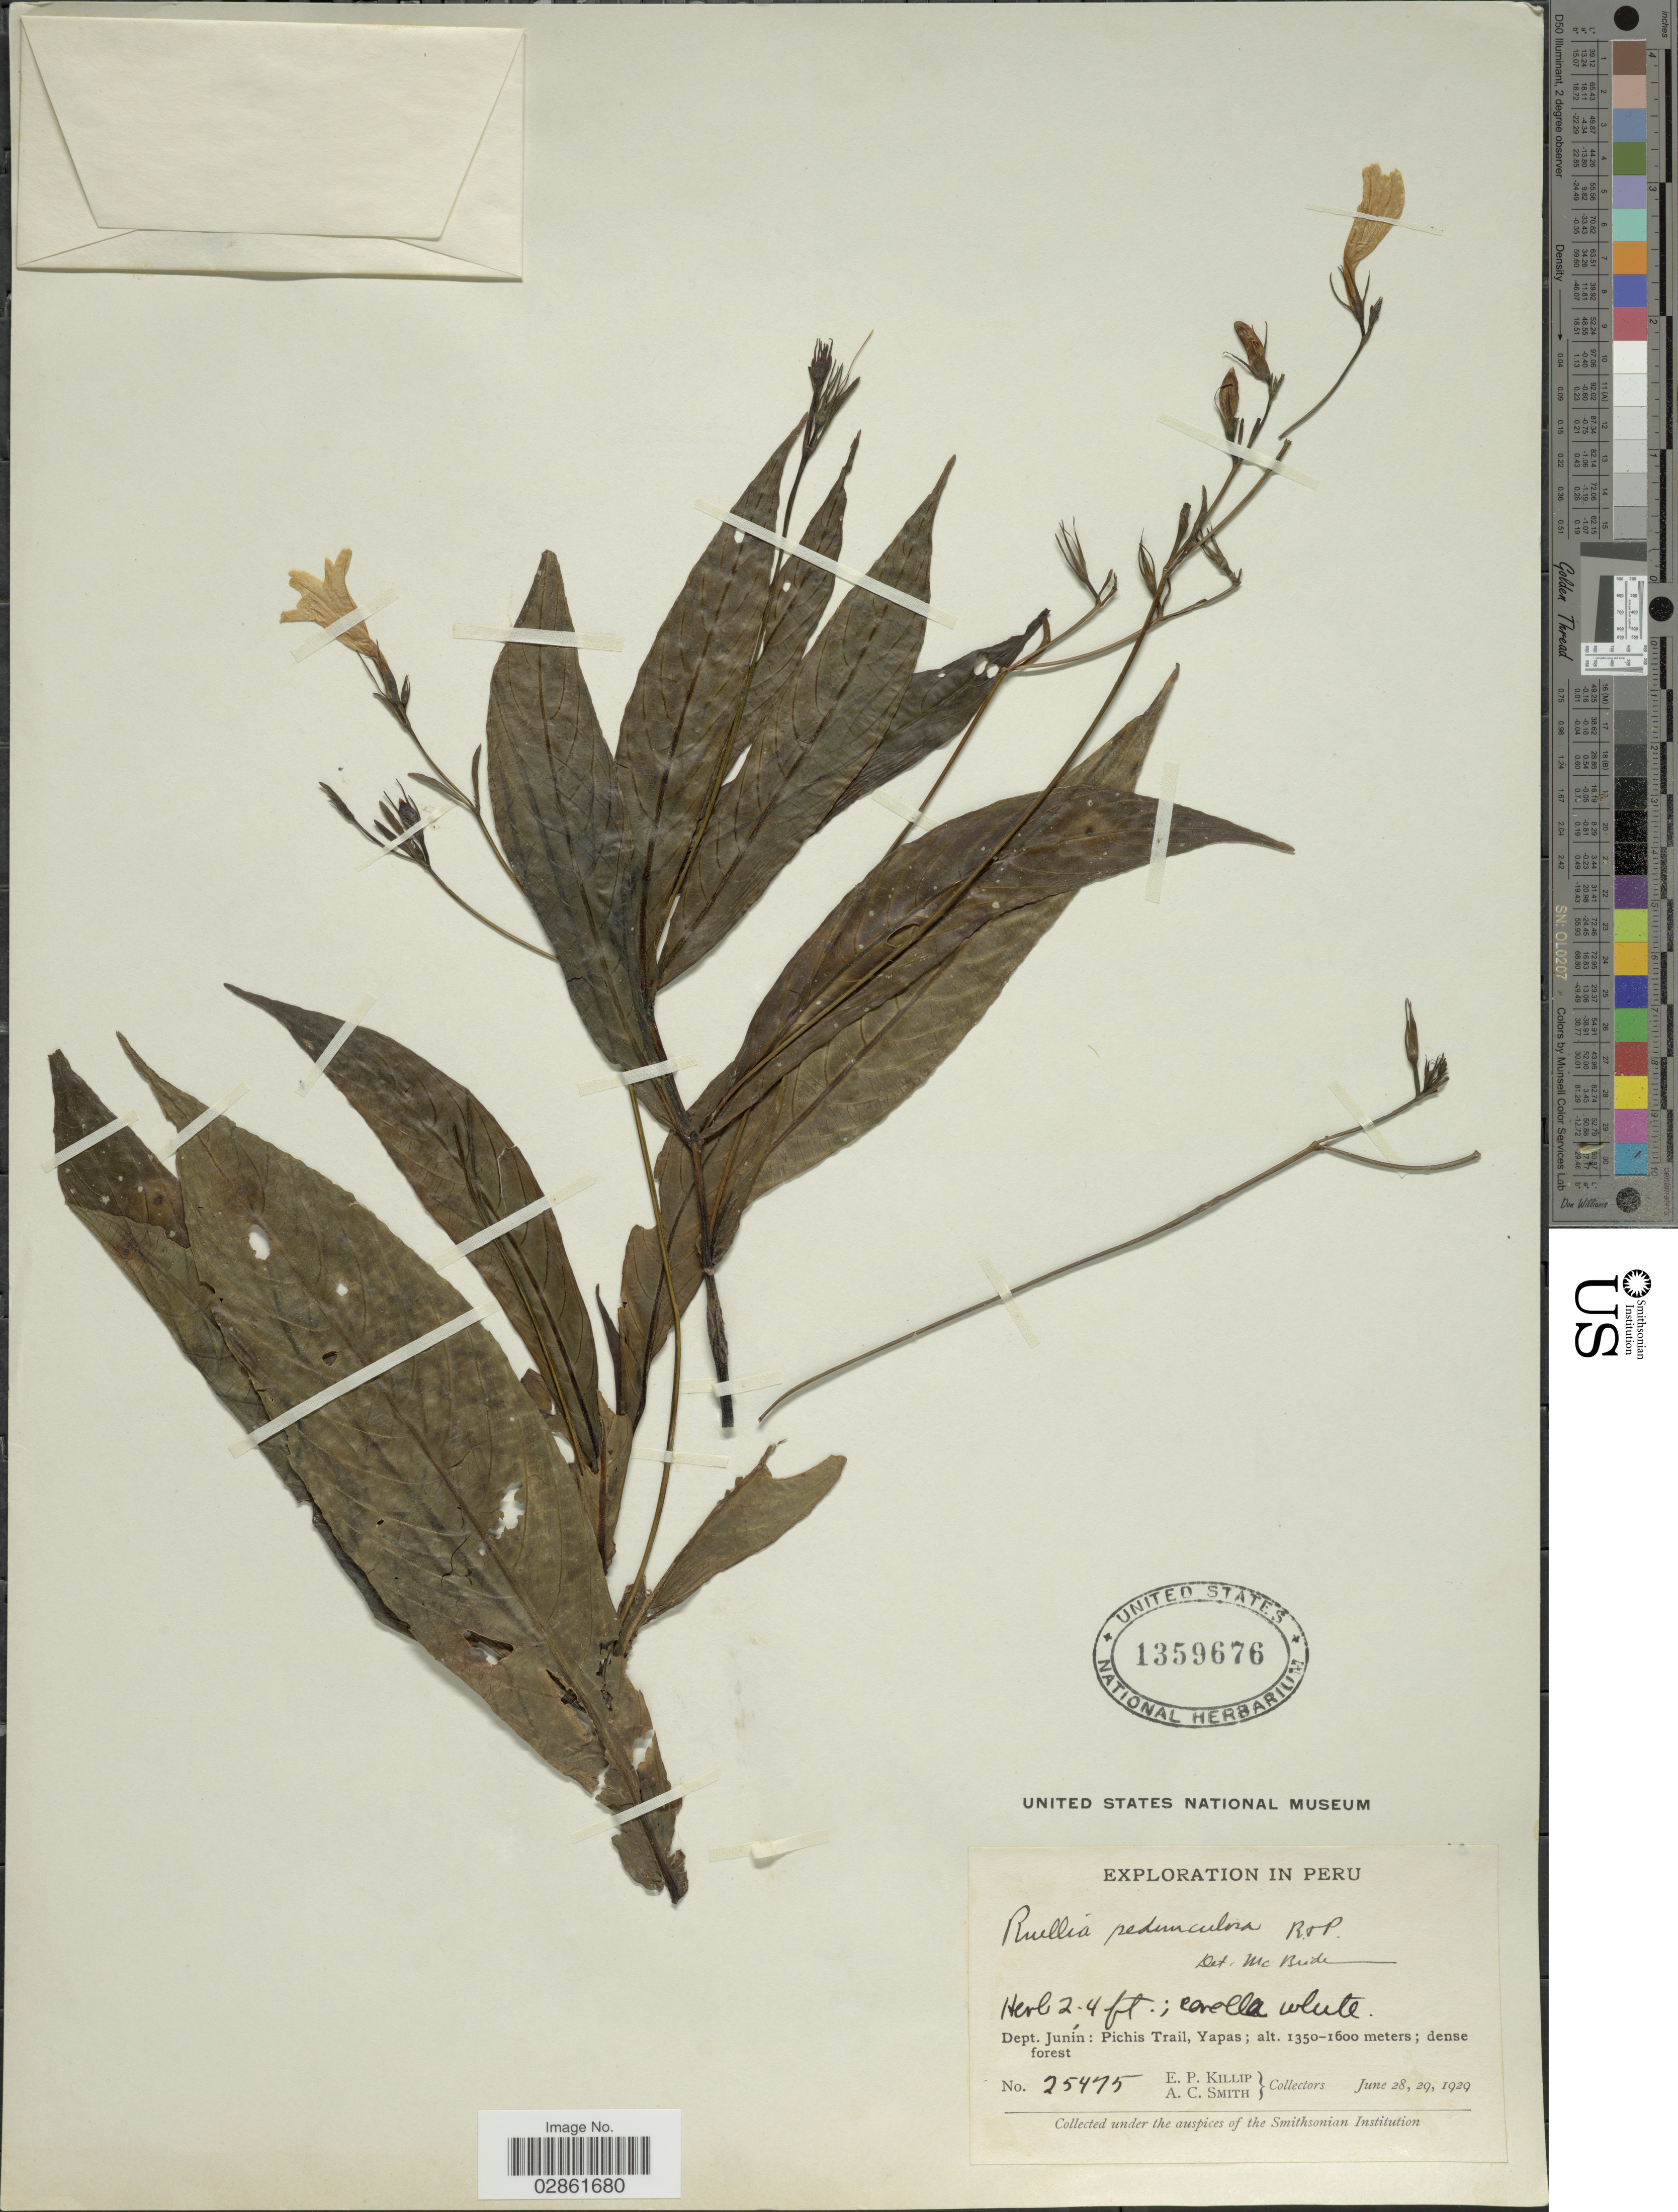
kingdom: Plantae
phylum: Tracheophyta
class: Magnoliopsida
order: Lamiales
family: Acanthaceae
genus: Ruellia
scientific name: Ruellia pedunculosa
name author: (Nees) B.D. Jacks. & Hook. f.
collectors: E. P. Killip & A. C. Smith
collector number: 25475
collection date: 1929-06-28/1929-06-29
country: Peru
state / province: Junín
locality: Dept. Junín: Pichis Trail, Yapas.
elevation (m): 1350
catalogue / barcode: US 1359676